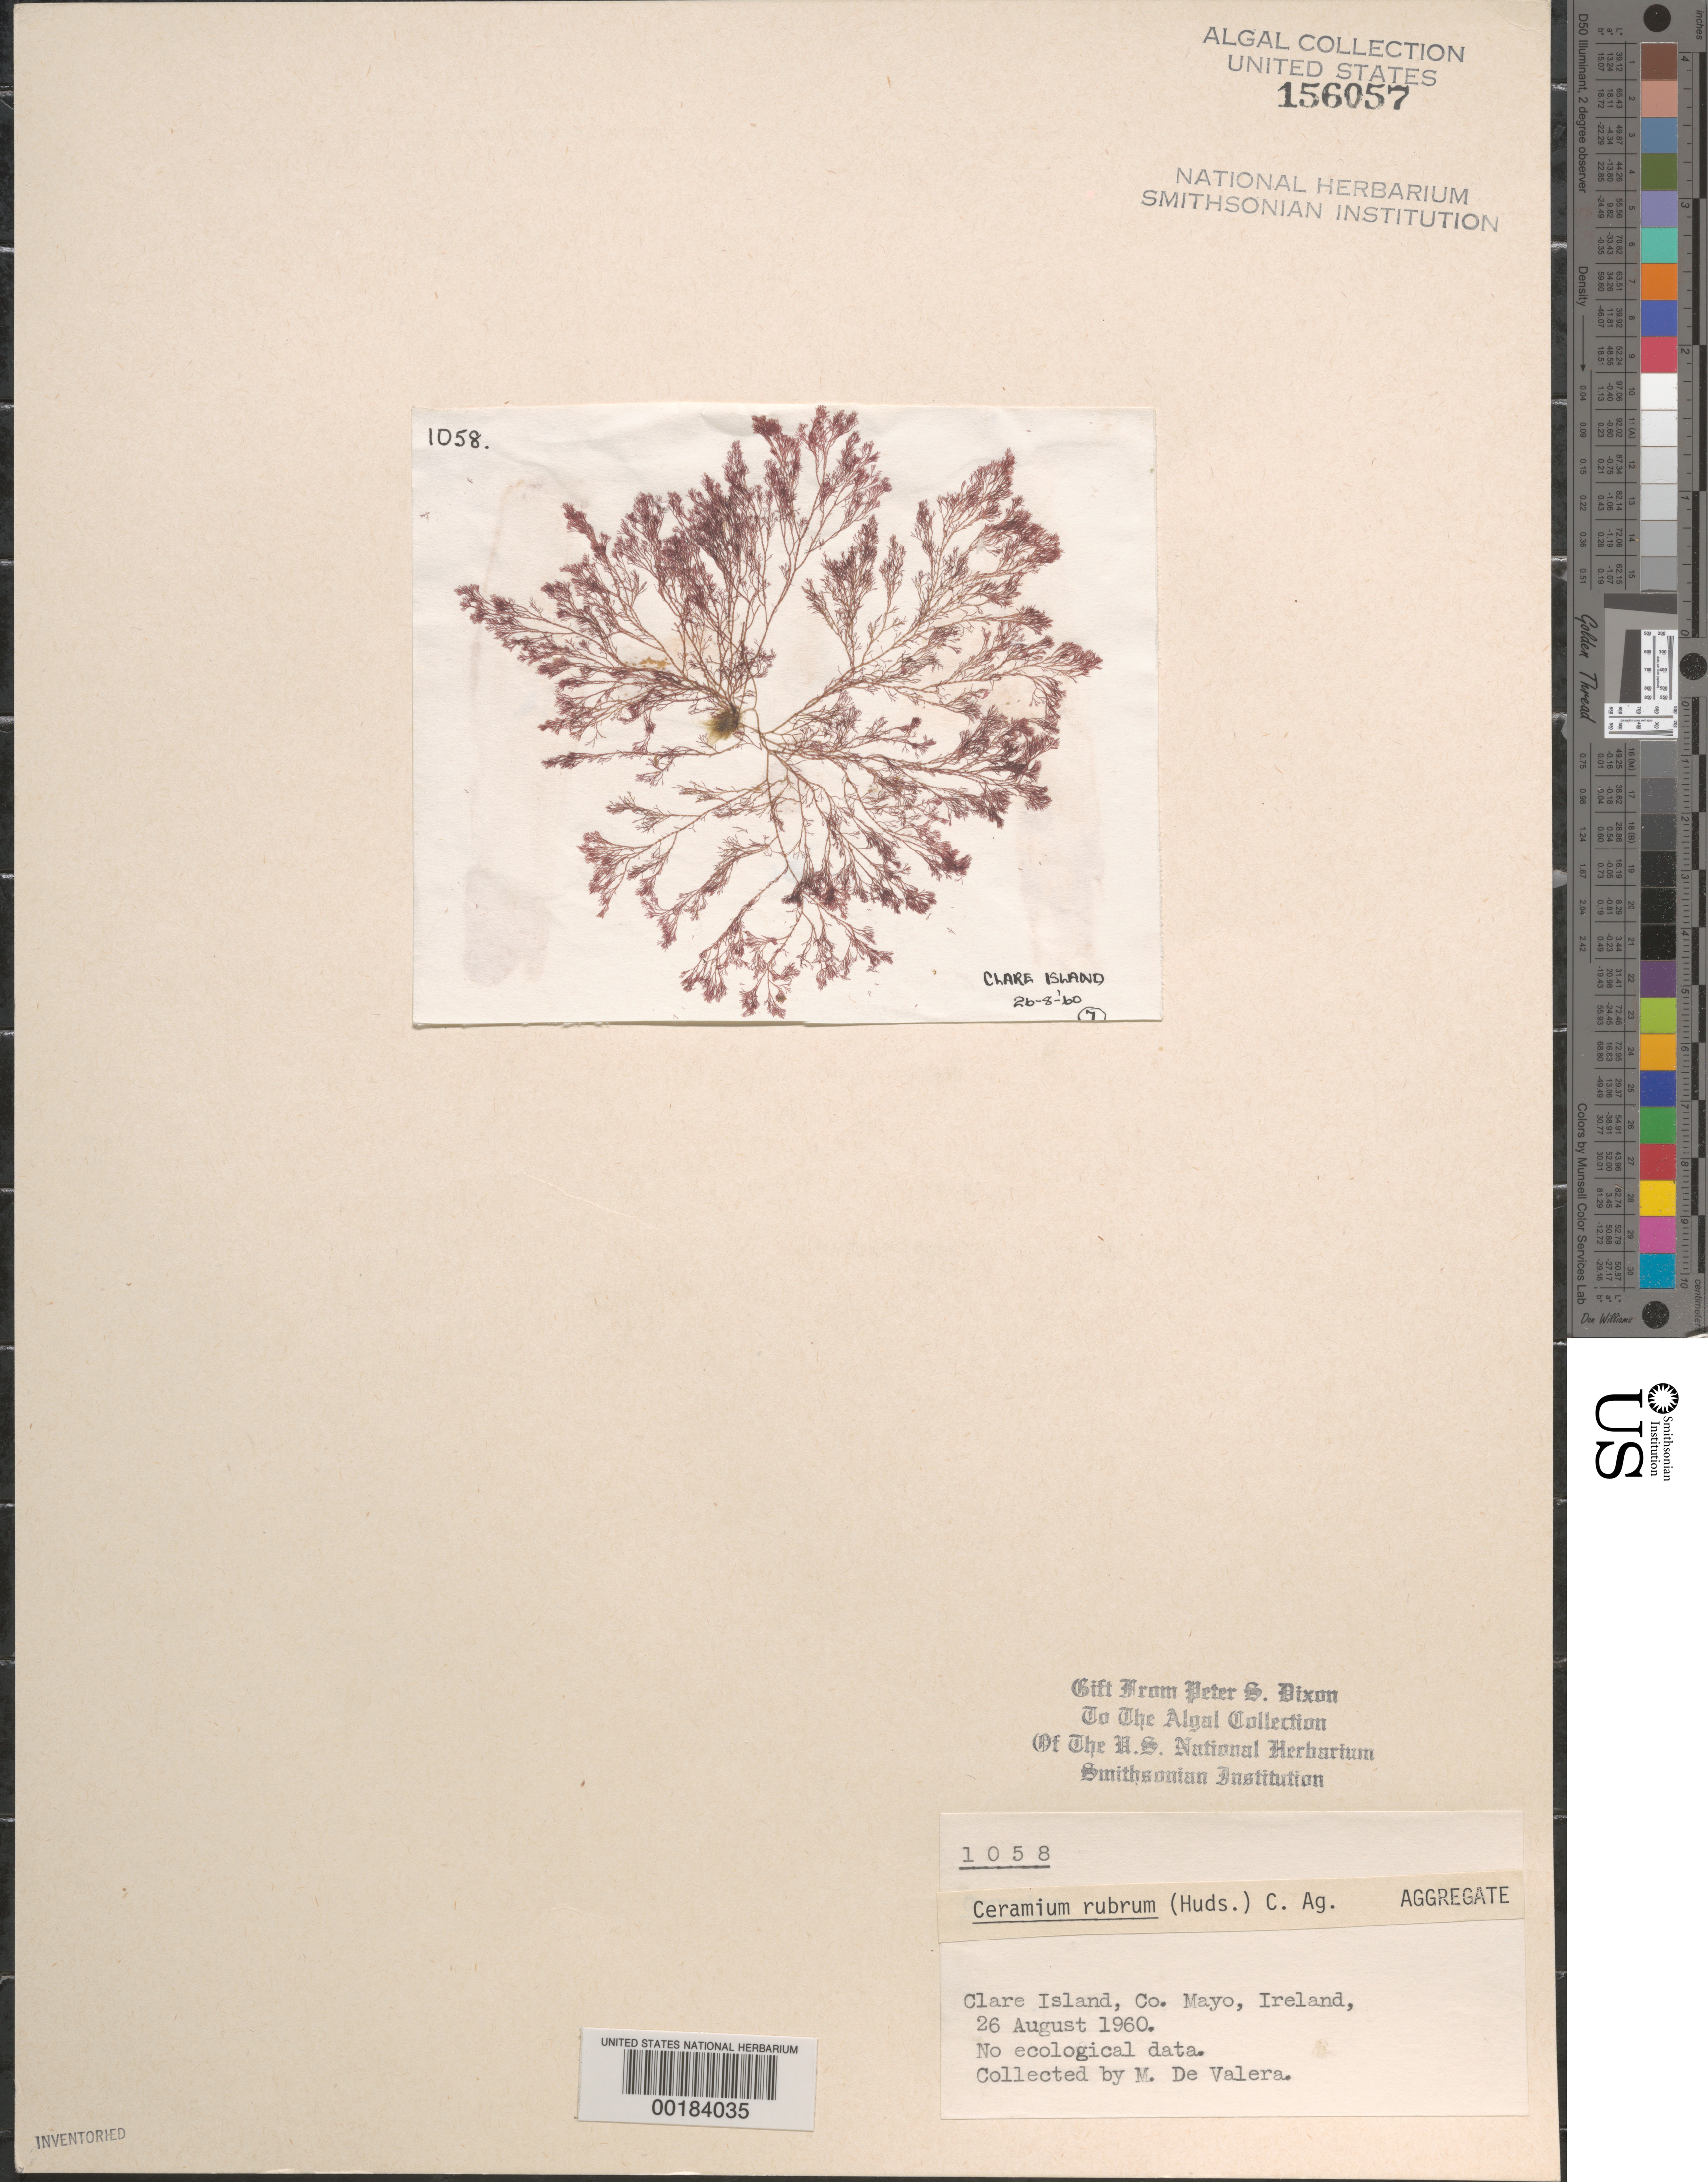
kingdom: Plantae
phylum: Rhodophyta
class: Florideophyceae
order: Ceramiales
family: Ceramiaceae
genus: Ceramium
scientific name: Ceramium rubrum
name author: C. Agardh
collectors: M. De Valera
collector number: PSD 1058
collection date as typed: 26 Aug 1960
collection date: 1960-08-26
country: Ireland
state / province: Connaught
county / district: Mayo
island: Clare Island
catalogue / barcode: US 156057